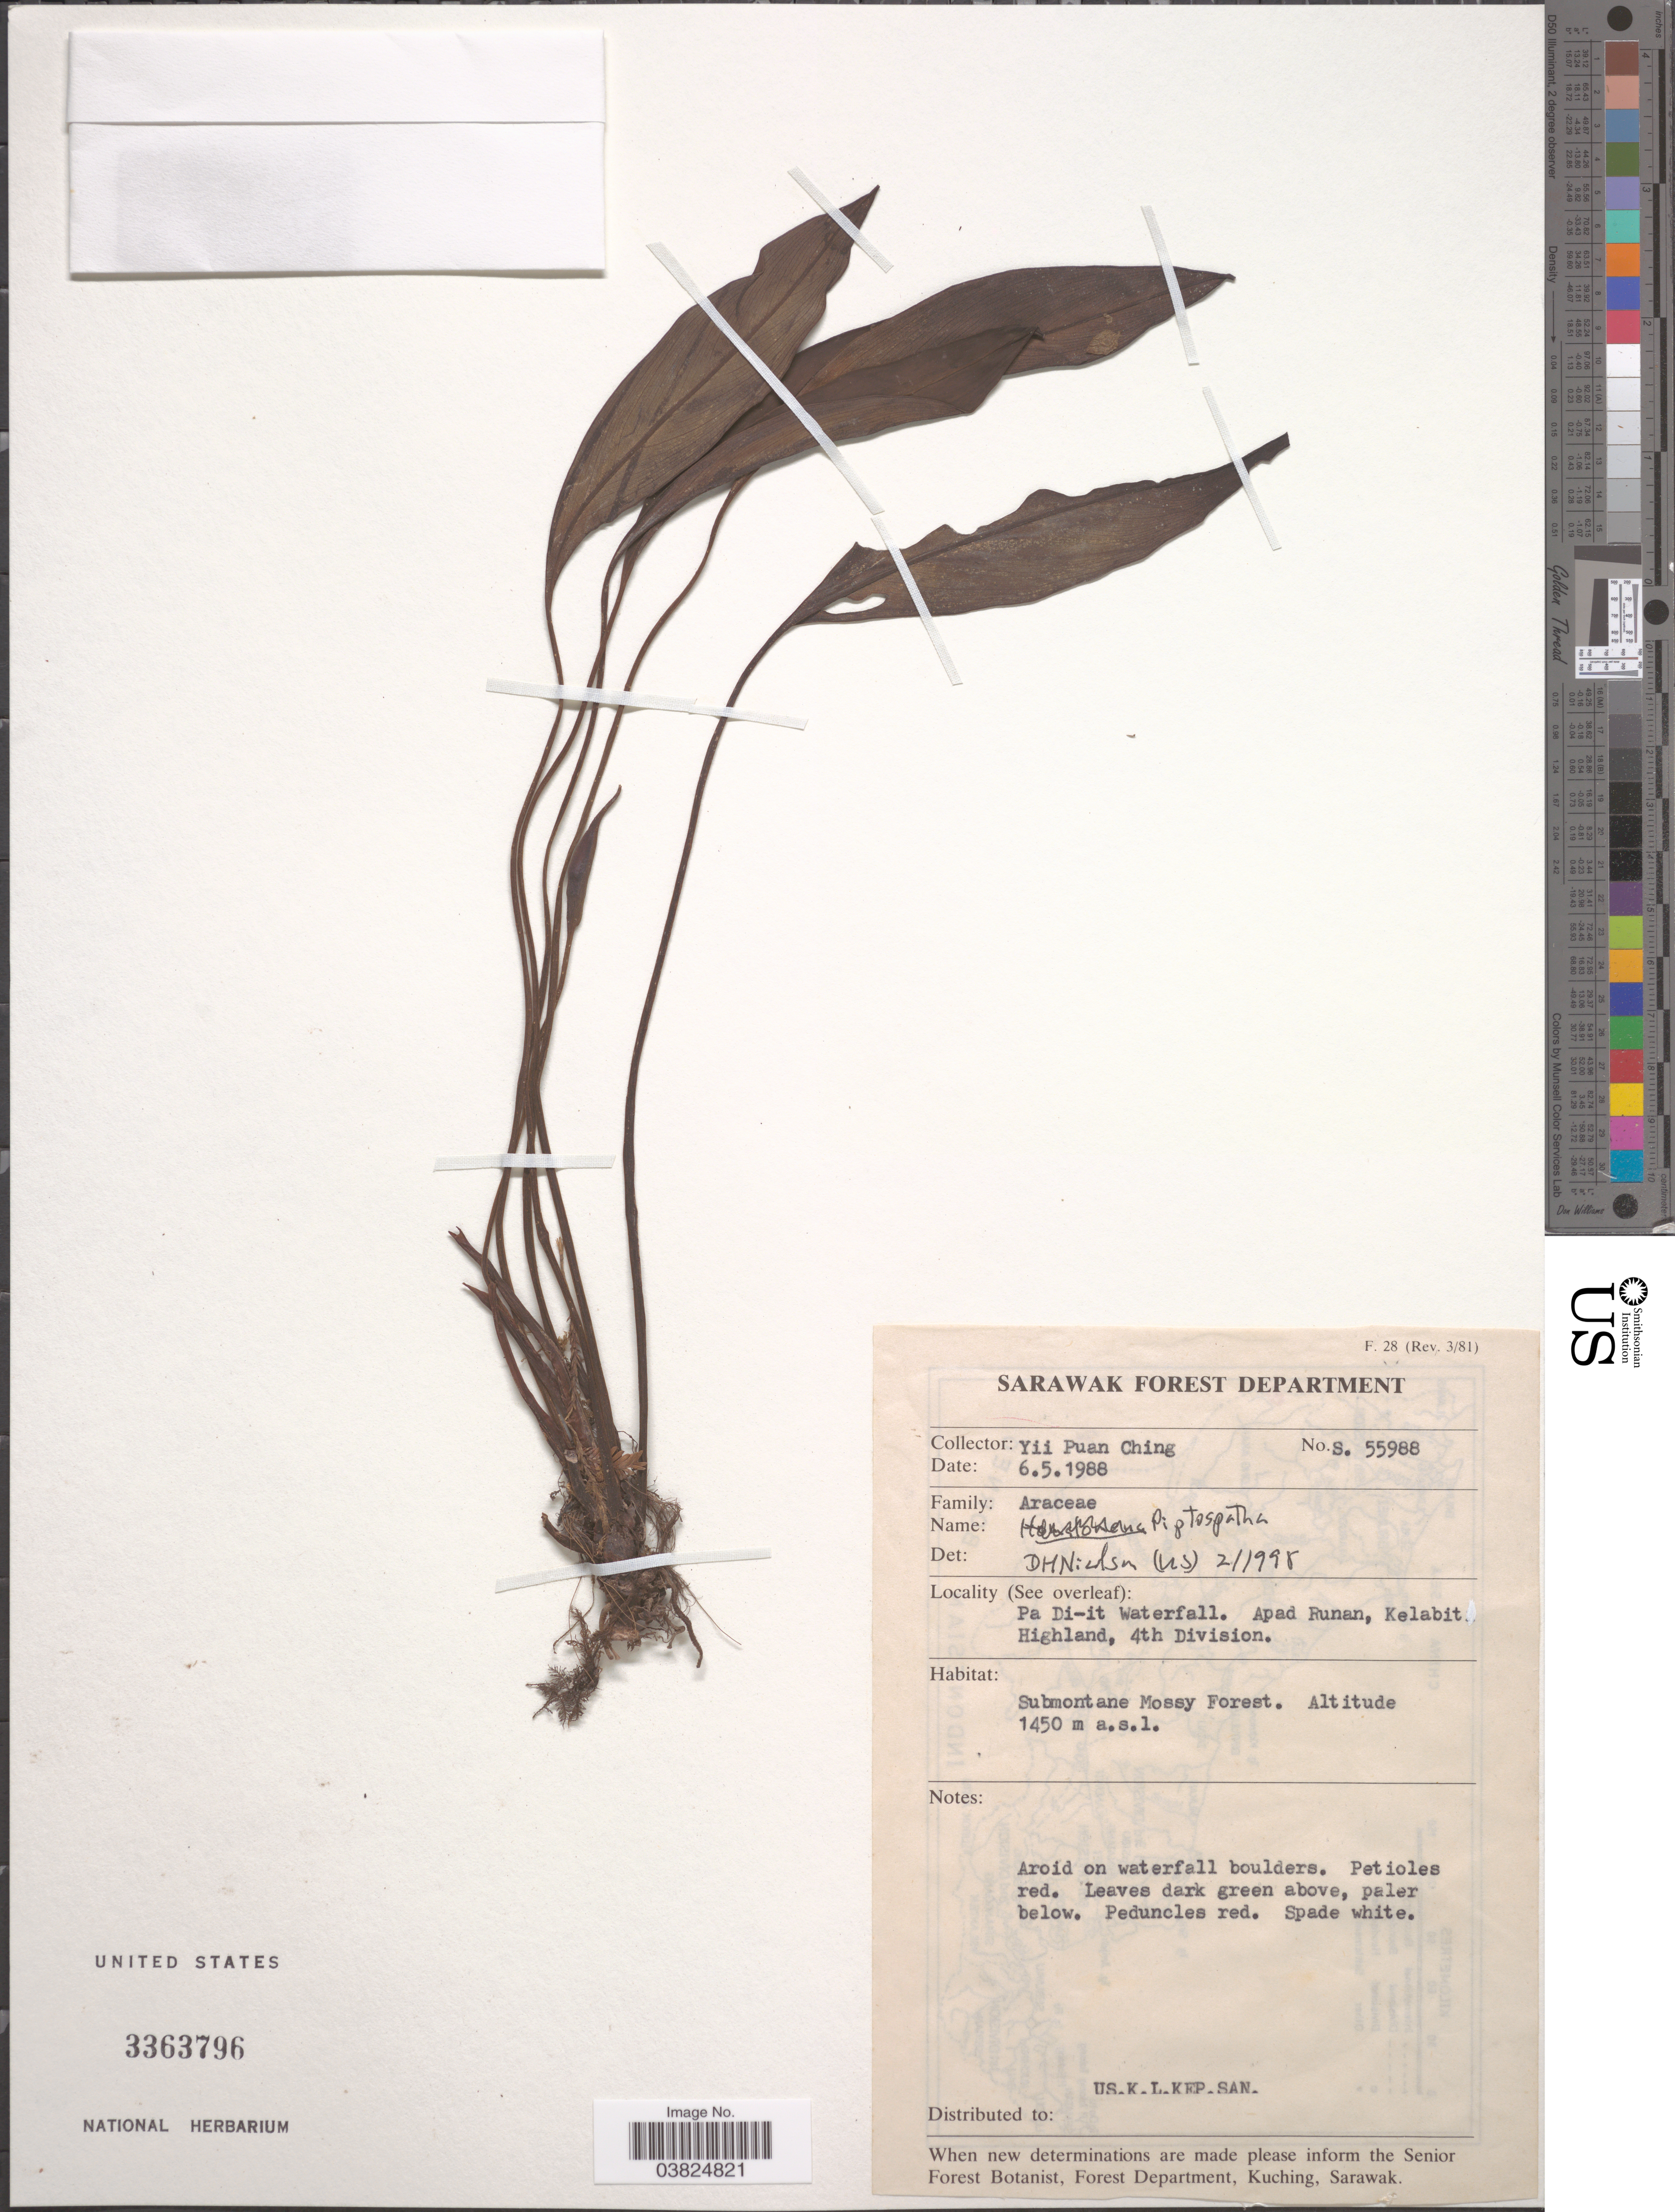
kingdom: Plantae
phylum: Tracheophyta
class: Liliopsida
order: Alismatales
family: Araceae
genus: Piptospatha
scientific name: Piptospatha sp.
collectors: Y. P. Ching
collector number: S55988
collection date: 1988-05-06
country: Malaysia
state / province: Sarawak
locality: Pa Di-it Waterfall. Apad Runan, Kelabit Highland, 4th Division.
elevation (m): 1450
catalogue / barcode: US 3363796